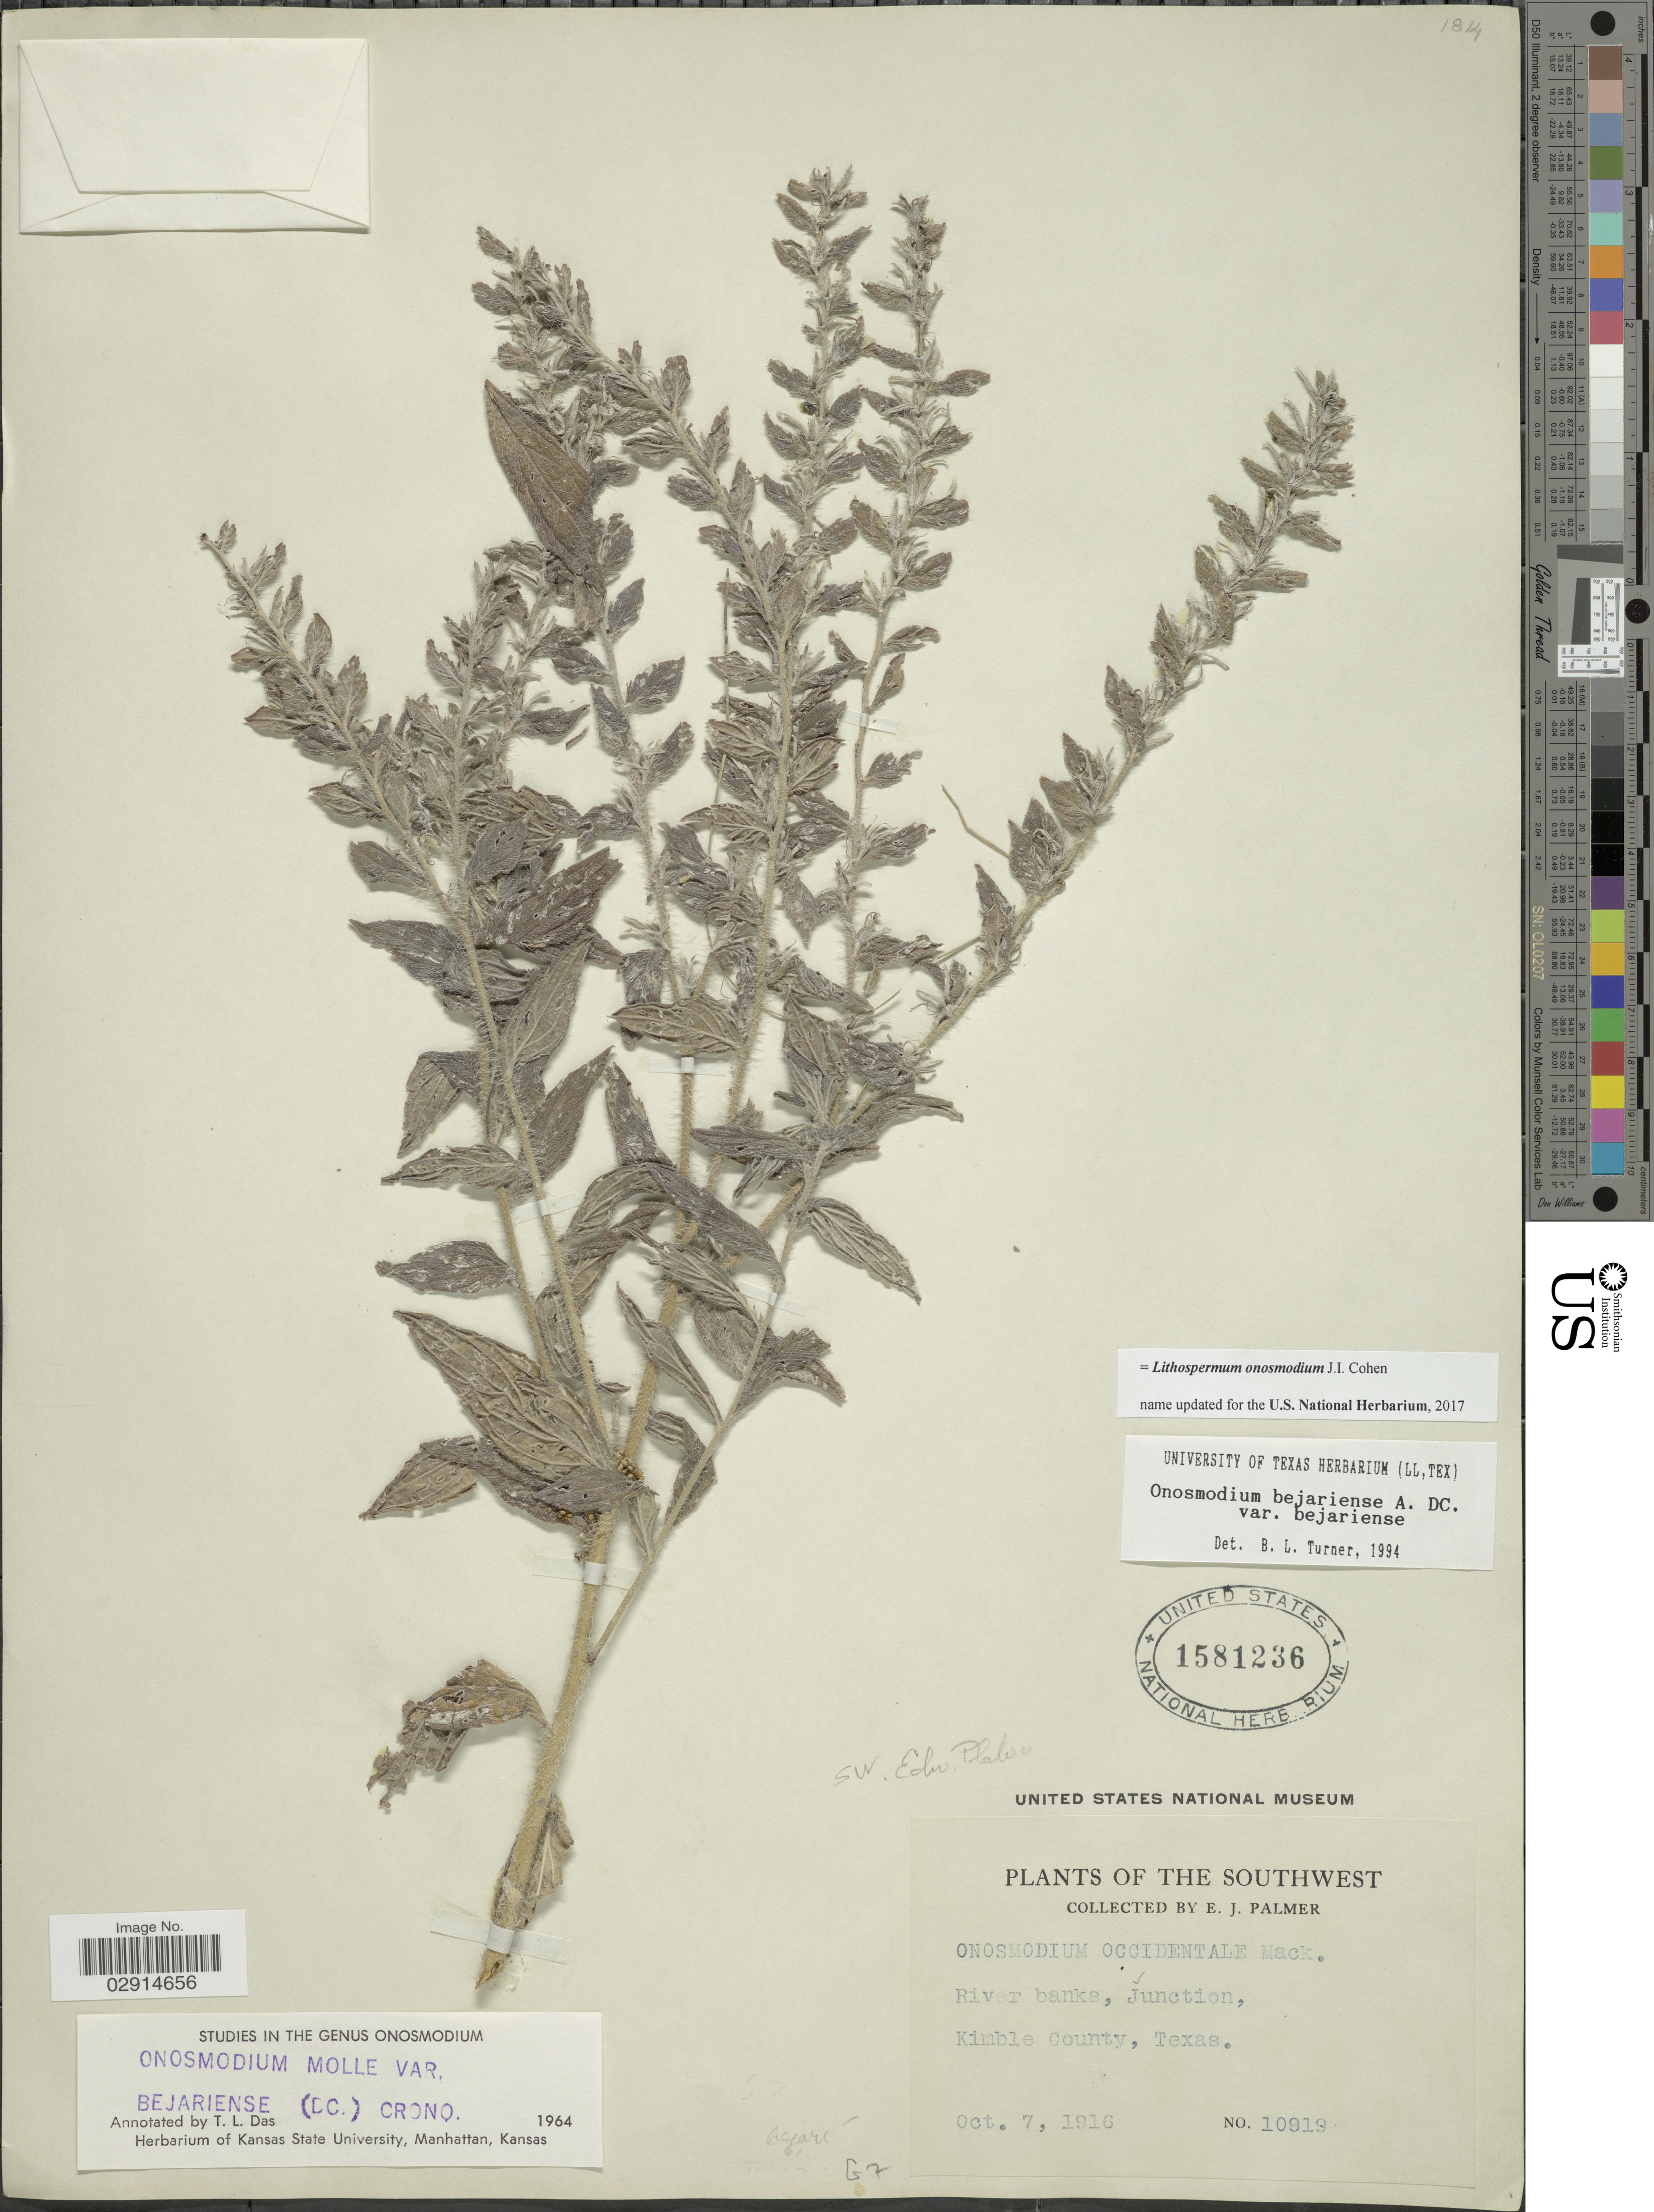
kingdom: Plantae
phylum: Tracheophyta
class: Magnoliopsida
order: Boraginales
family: Boraginaceae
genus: Lithospermum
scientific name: Lithospermum onosmodium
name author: Cohen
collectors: E. J. Palmer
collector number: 10919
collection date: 1916-10-07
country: United States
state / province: Texas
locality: The Southwest, River bank, Junction, Kimble County.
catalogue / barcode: US 1581236